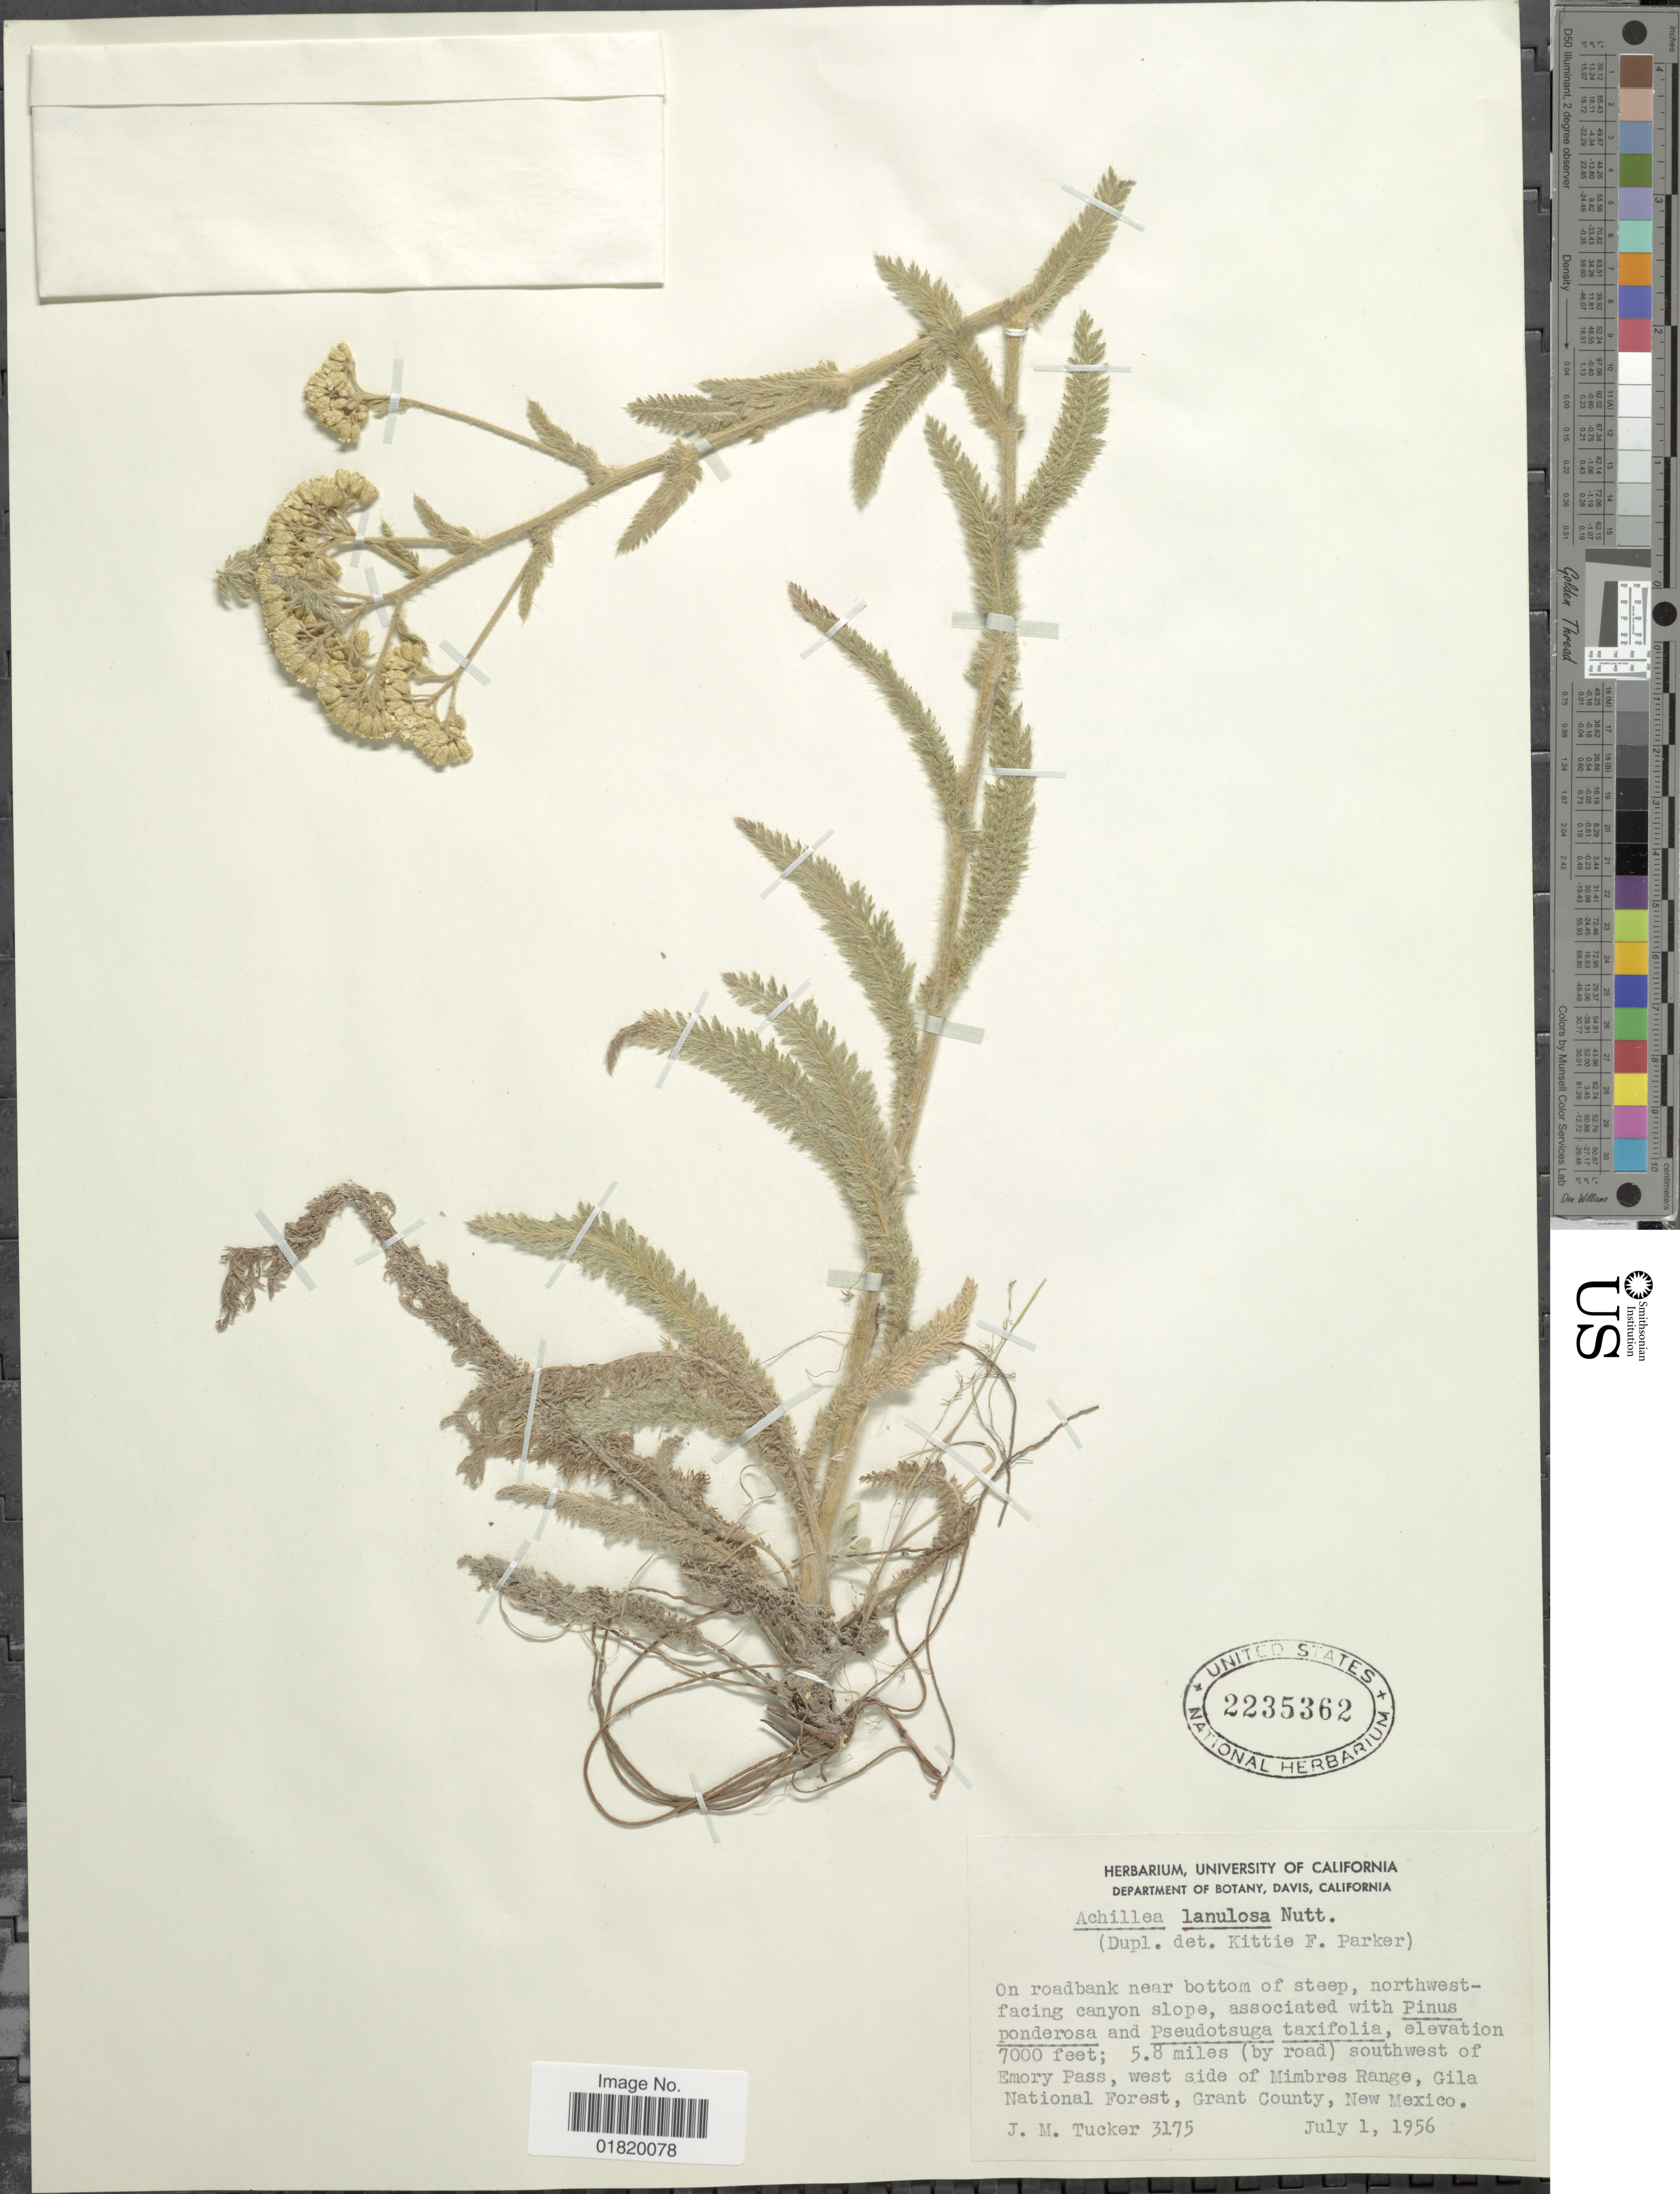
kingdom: Plantae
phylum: Tracheophyta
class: Magnoliopsida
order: Asterales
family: Asteraceae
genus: Achillea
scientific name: Achillea lanulosa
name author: Nutt.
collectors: J. M. Tucker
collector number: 3175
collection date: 1956-07-01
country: United States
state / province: New Mexico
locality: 5.8 miles (by road) southwest of Emory Pass, west side of Mimbres Range, Gila National Forest, Grant County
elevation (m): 2134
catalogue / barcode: US 2235362